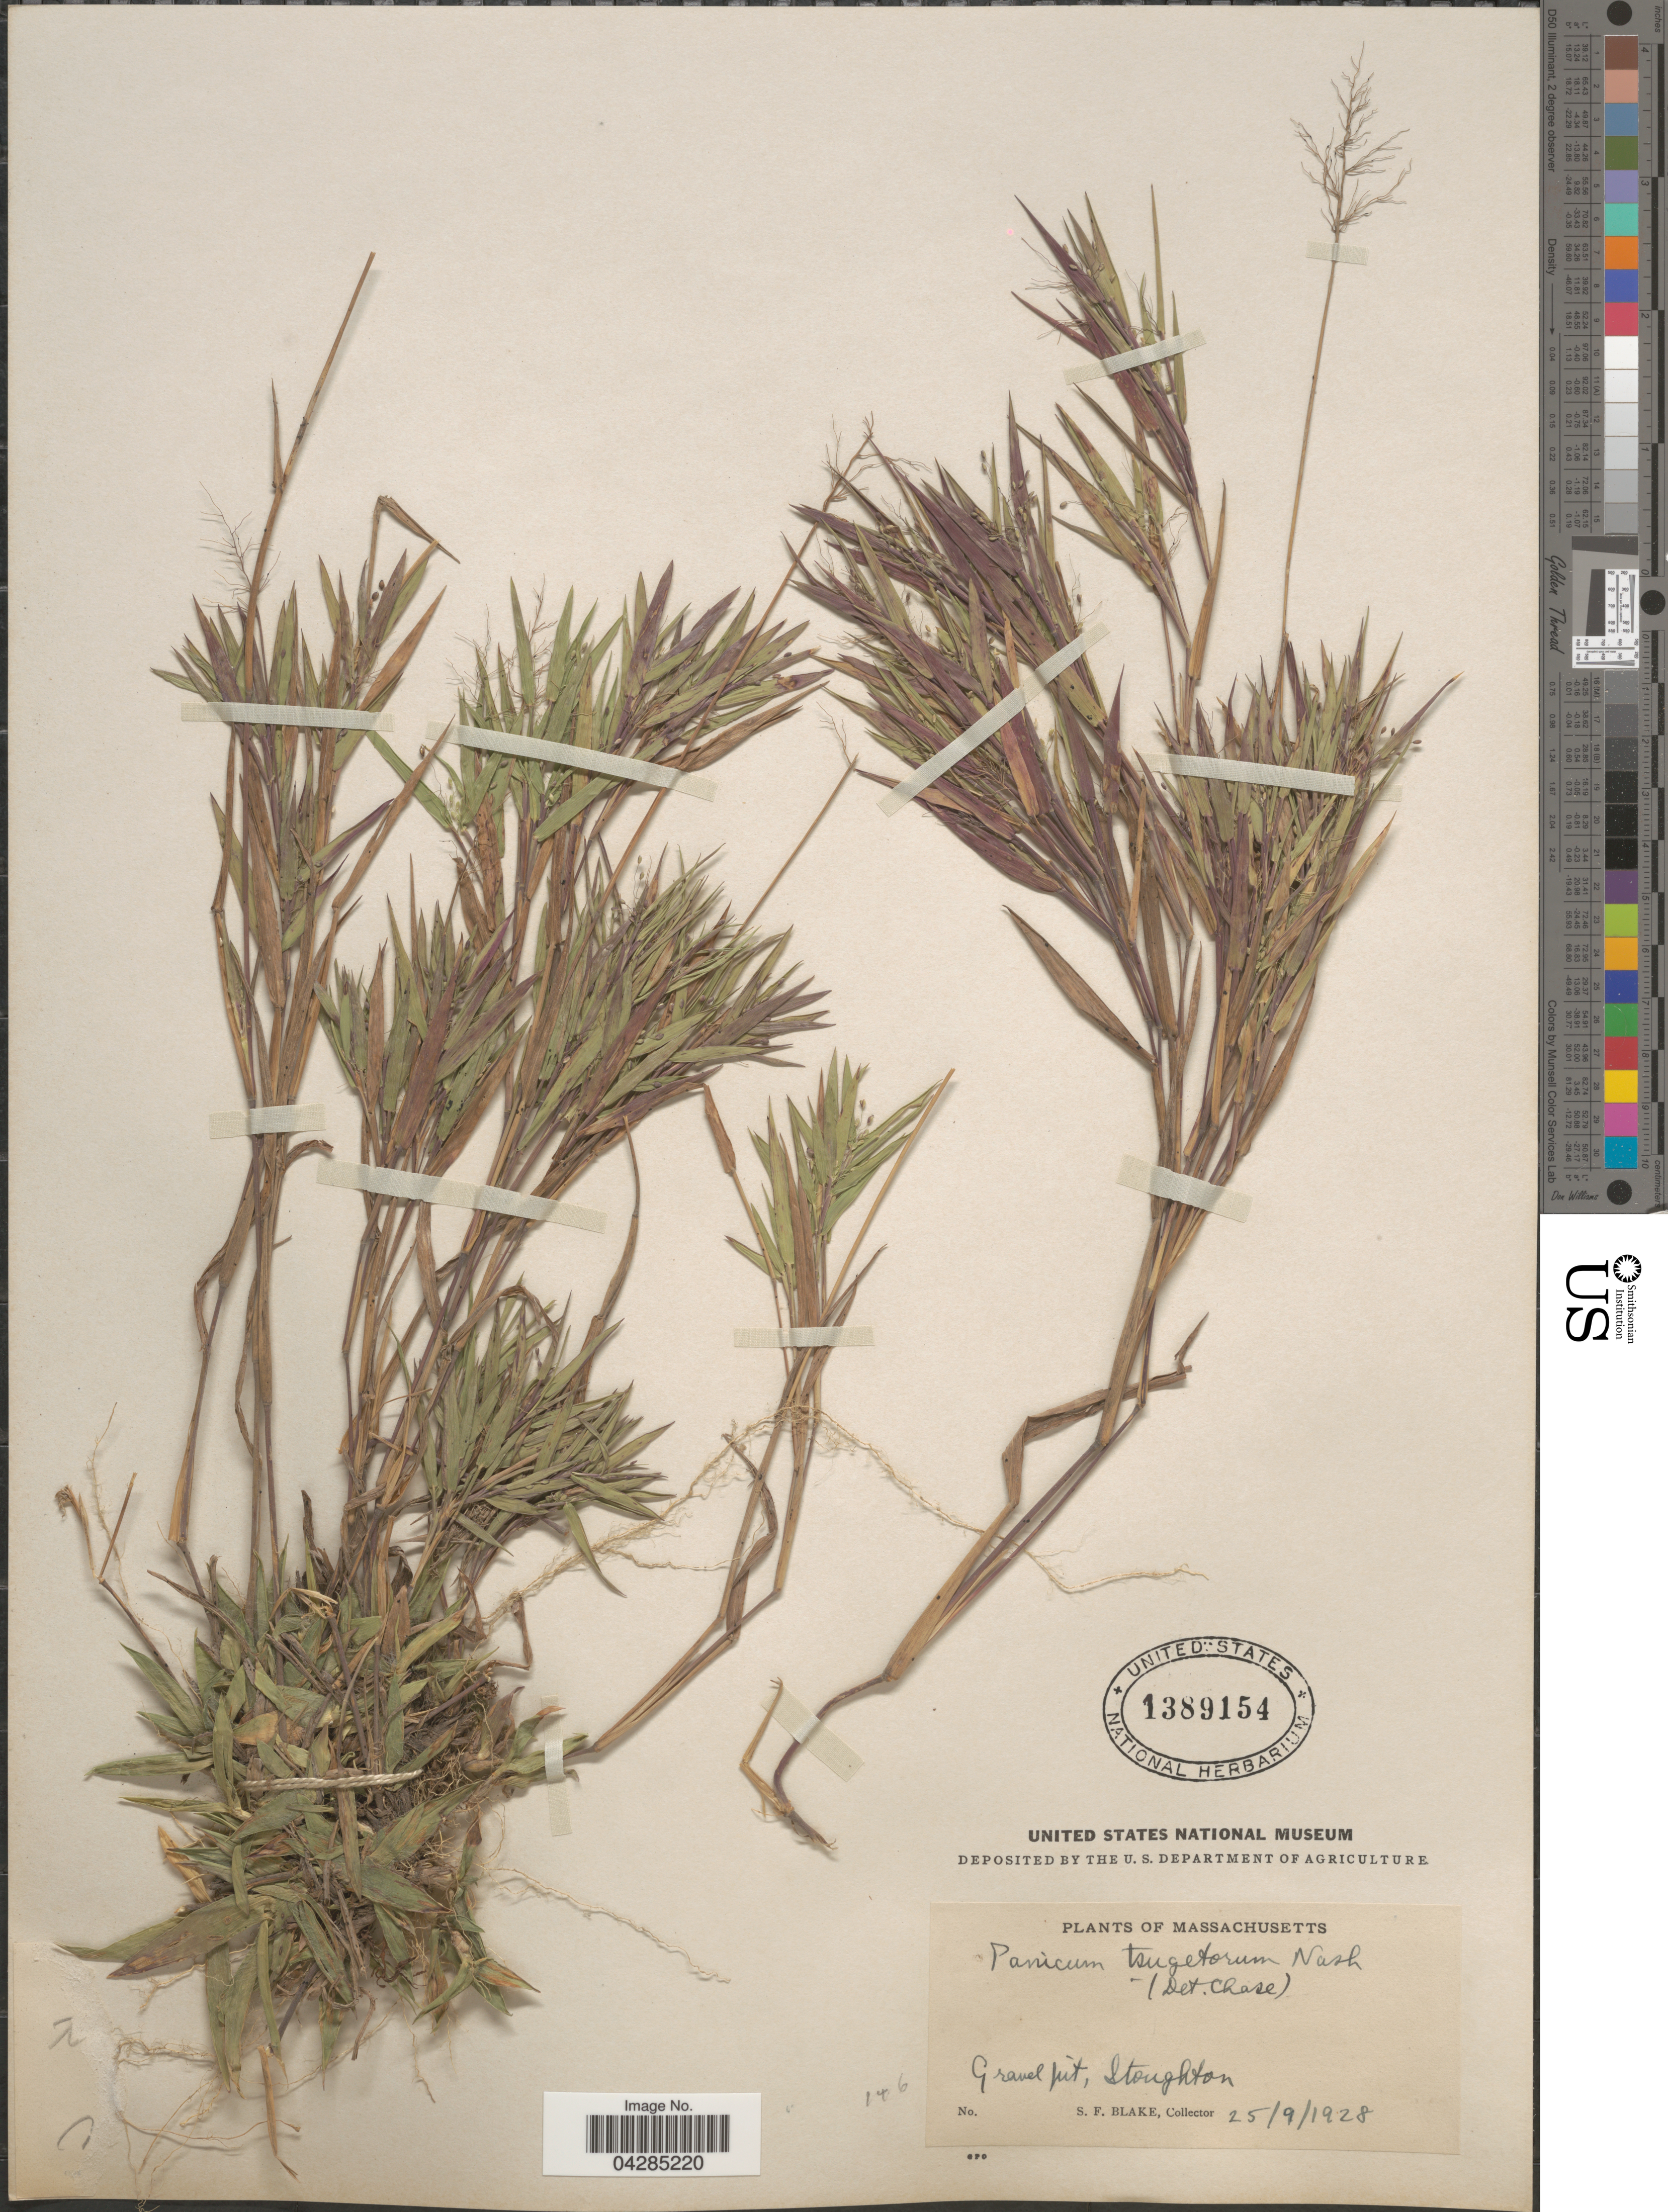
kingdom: Plantae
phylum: Tracheophyta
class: Liliopsida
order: Poales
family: Poaceae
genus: Dichanthelium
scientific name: Dichanthelium portoricense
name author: (Desv. ex Ham.) B.F. Hansen & Wunderlin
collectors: S. Blake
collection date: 1928-09-25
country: United States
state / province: Massachusetts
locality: Gravel pit, Stoughton.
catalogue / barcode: US 1389154